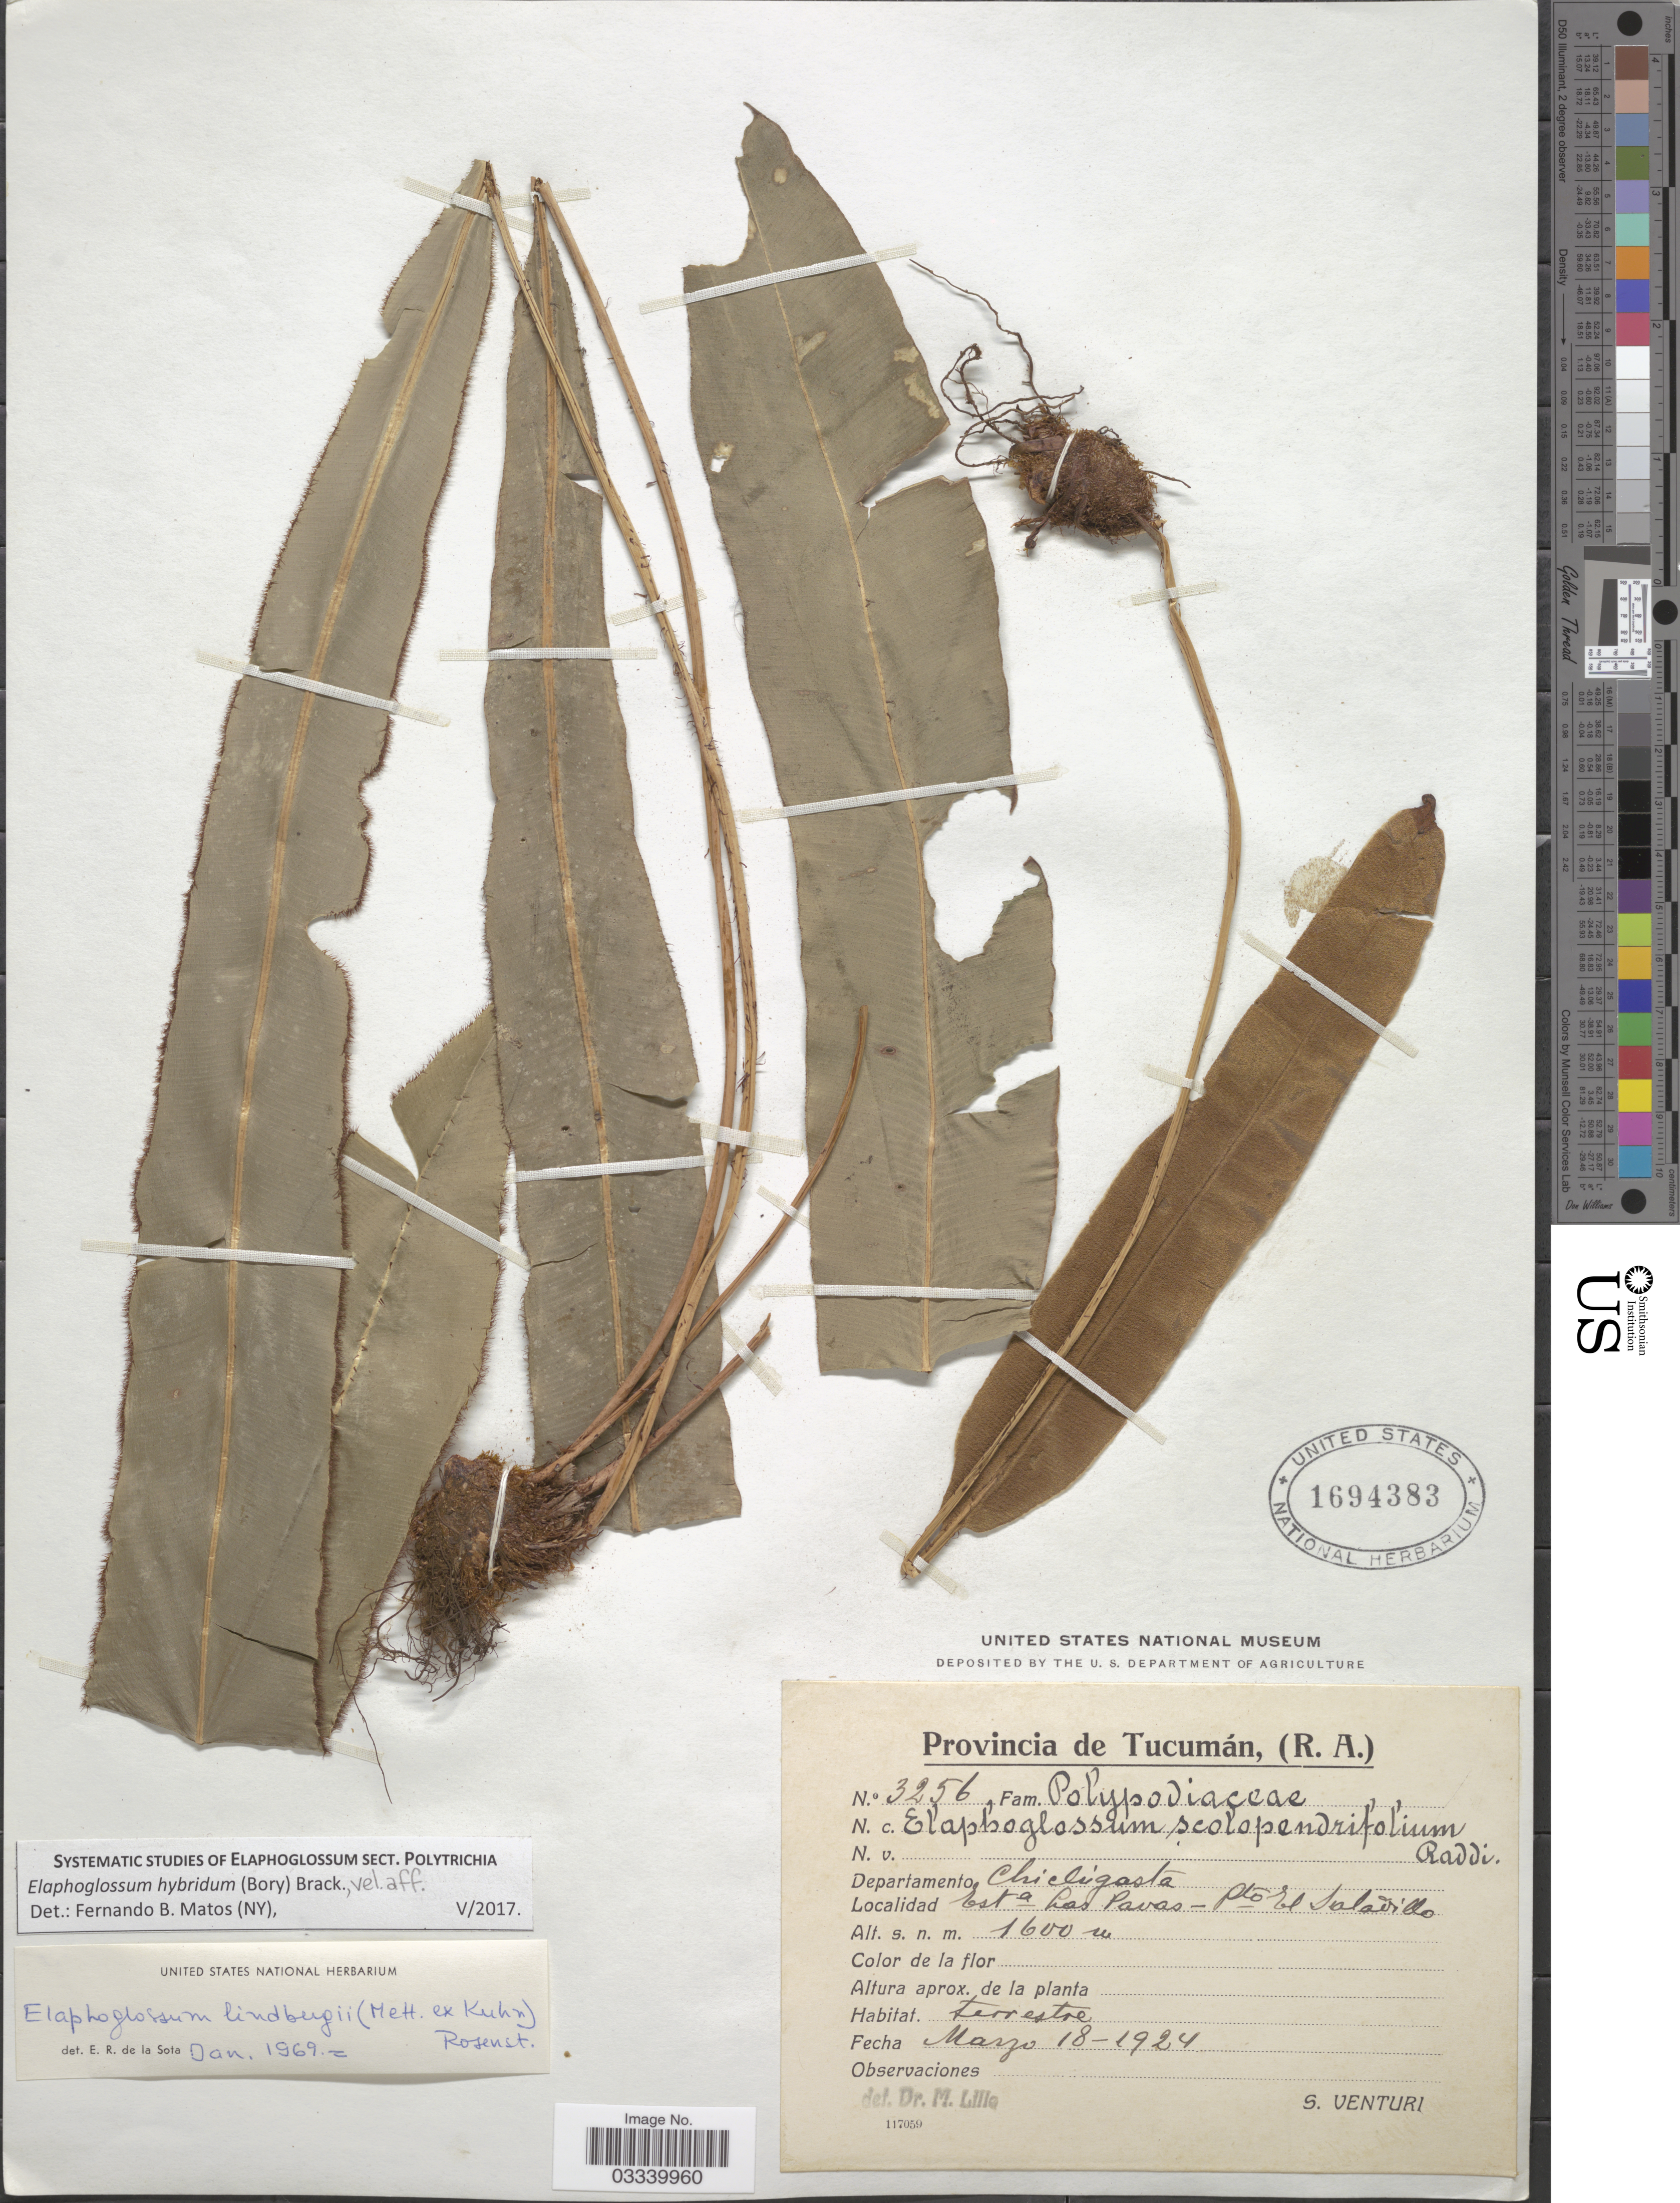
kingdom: Plantae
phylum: Tracheophyta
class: Polypodiopsida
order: Polypodiales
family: Dryopteridaceae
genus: Elaphoglossum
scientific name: Elaphoglossum hybridum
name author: (Bory) T. Moore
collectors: S. Venturi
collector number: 3256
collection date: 1924-03-18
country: Argentina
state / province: Tucuman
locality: Departamento Chicligasta. Esta Las Pavas - Pto El Salavillo.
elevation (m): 1600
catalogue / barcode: US 1694383